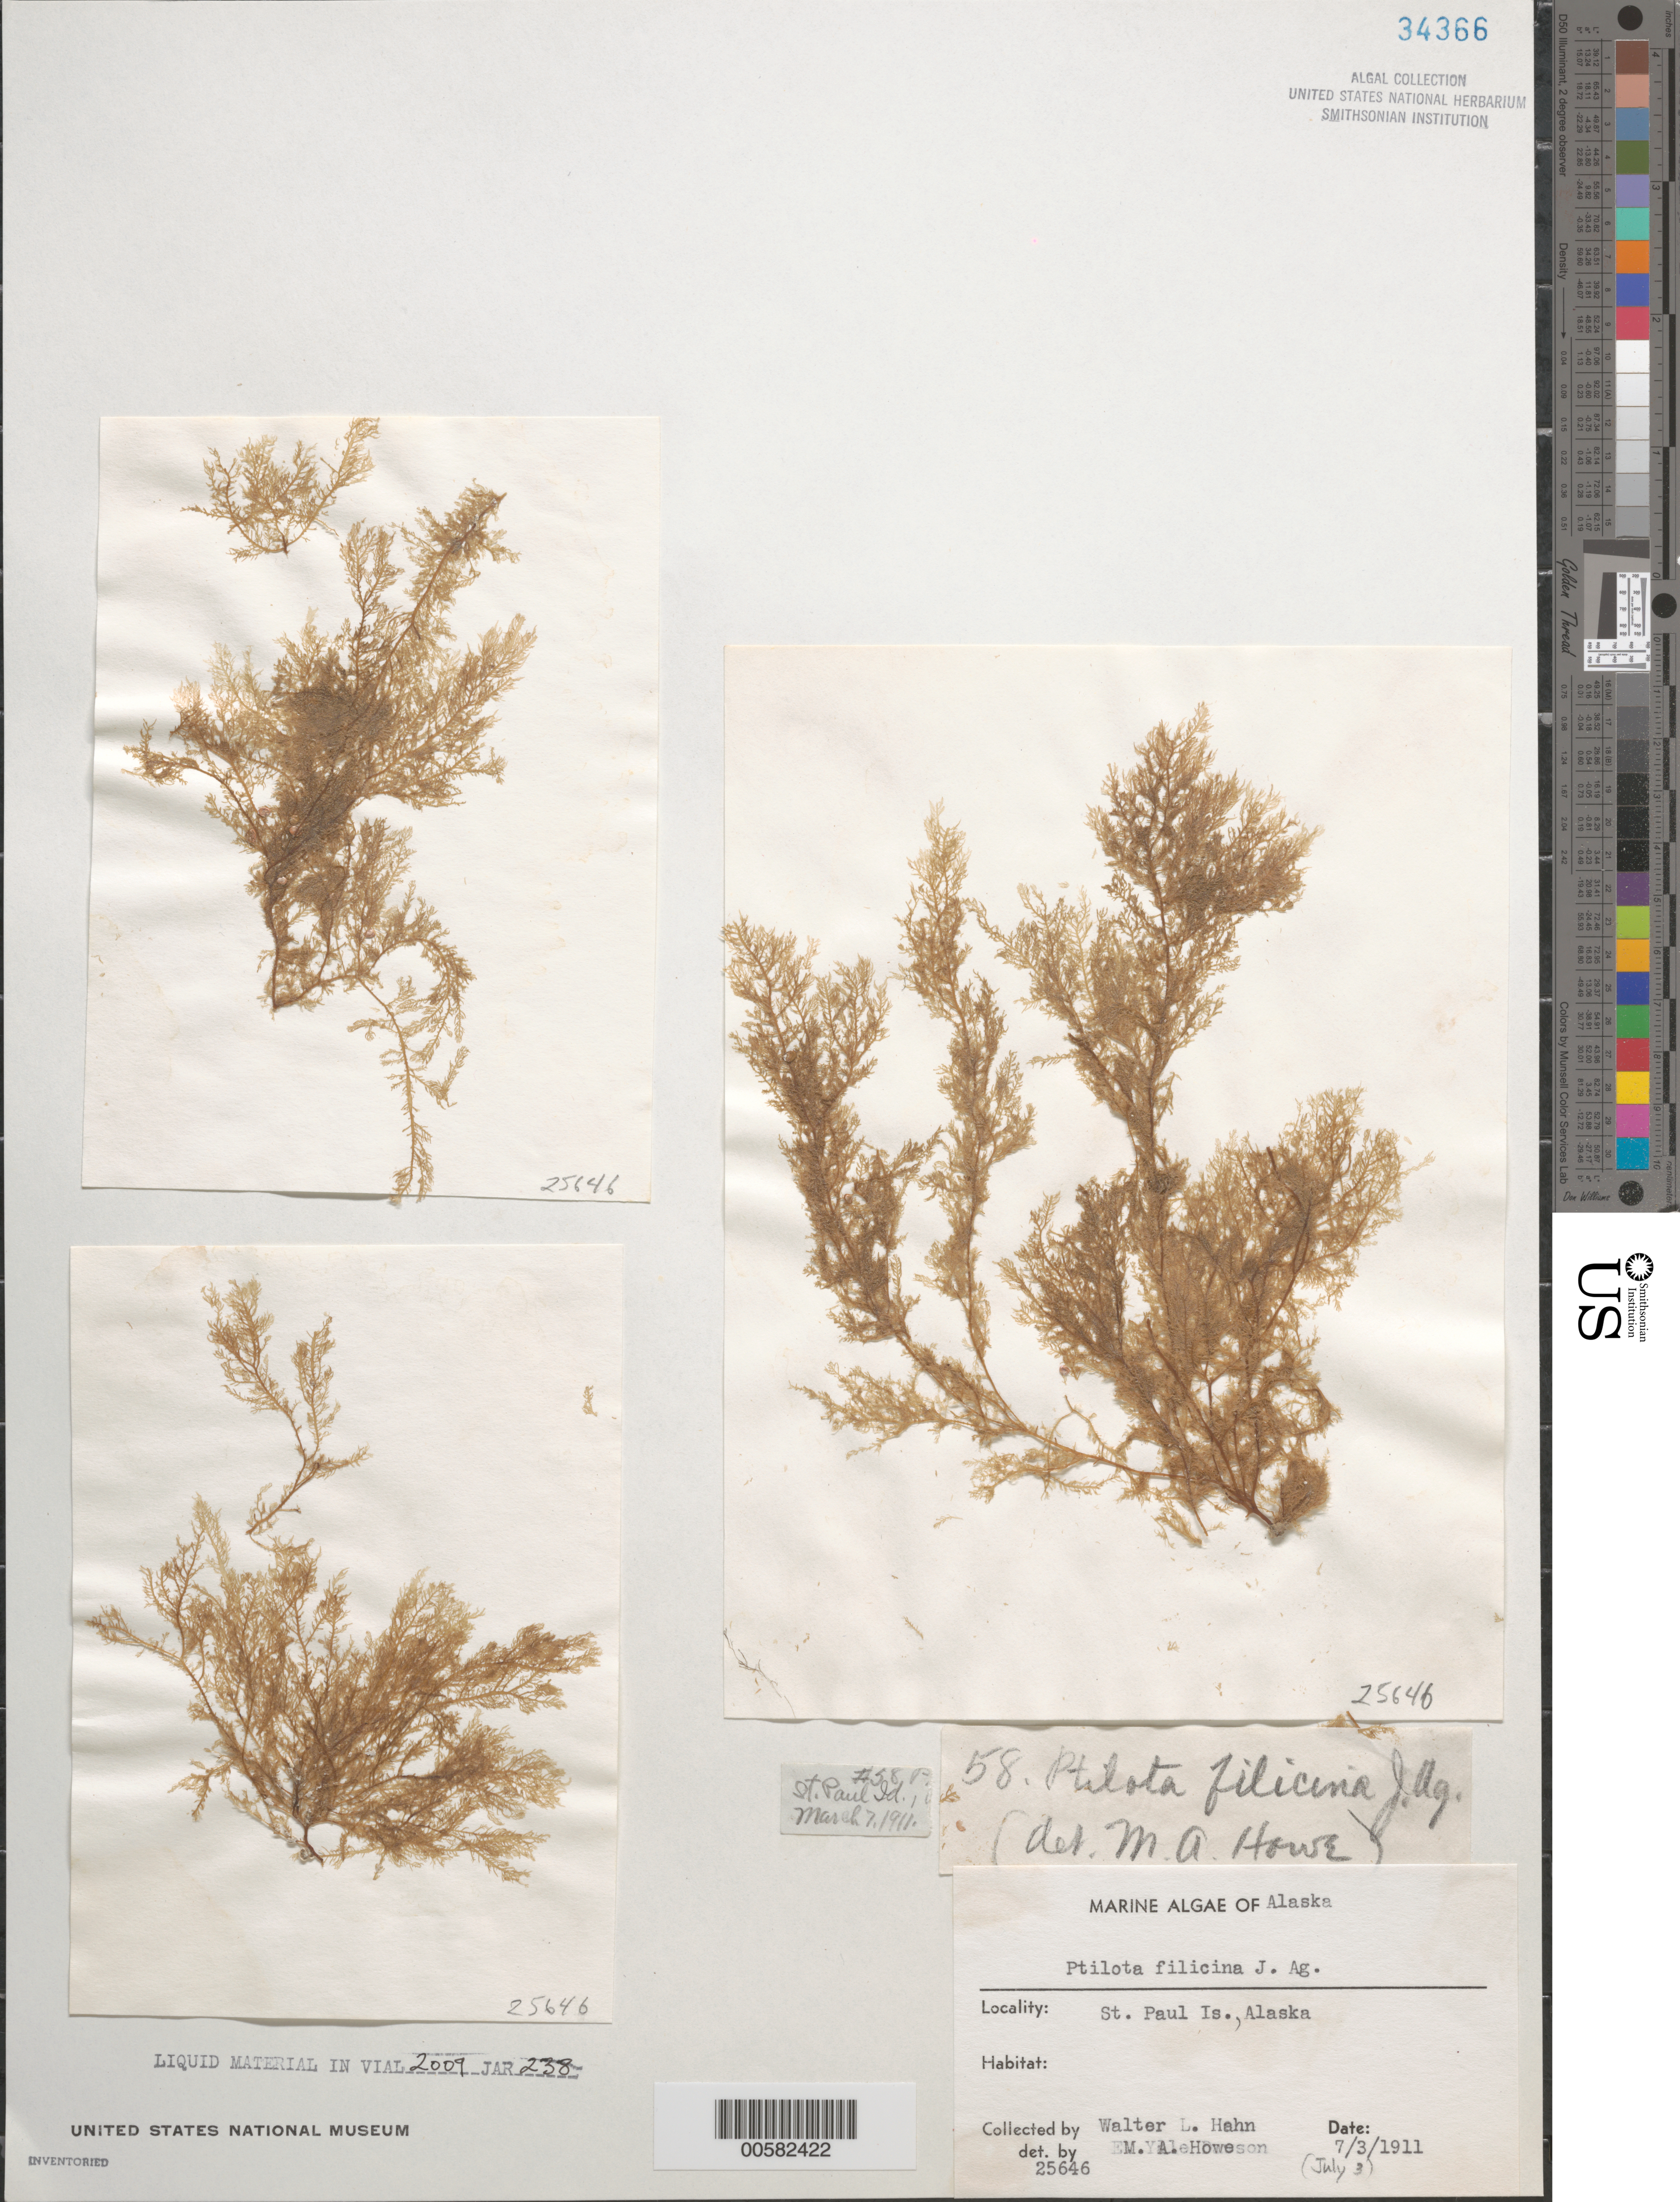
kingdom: Plantae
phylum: Rhodophyta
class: Florideophyceae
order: Ceramiales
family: Wrangeliaceae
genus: Ptilota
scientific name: Ptilota filicina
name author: J. Agardh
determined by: Howe, M. A.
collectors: W. L. Hahn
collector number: EYD 25646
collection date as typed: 03 Jul 1911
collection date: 1911-07-03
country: United States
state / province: Alaska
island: St. Paul Island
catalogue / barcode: US 34366